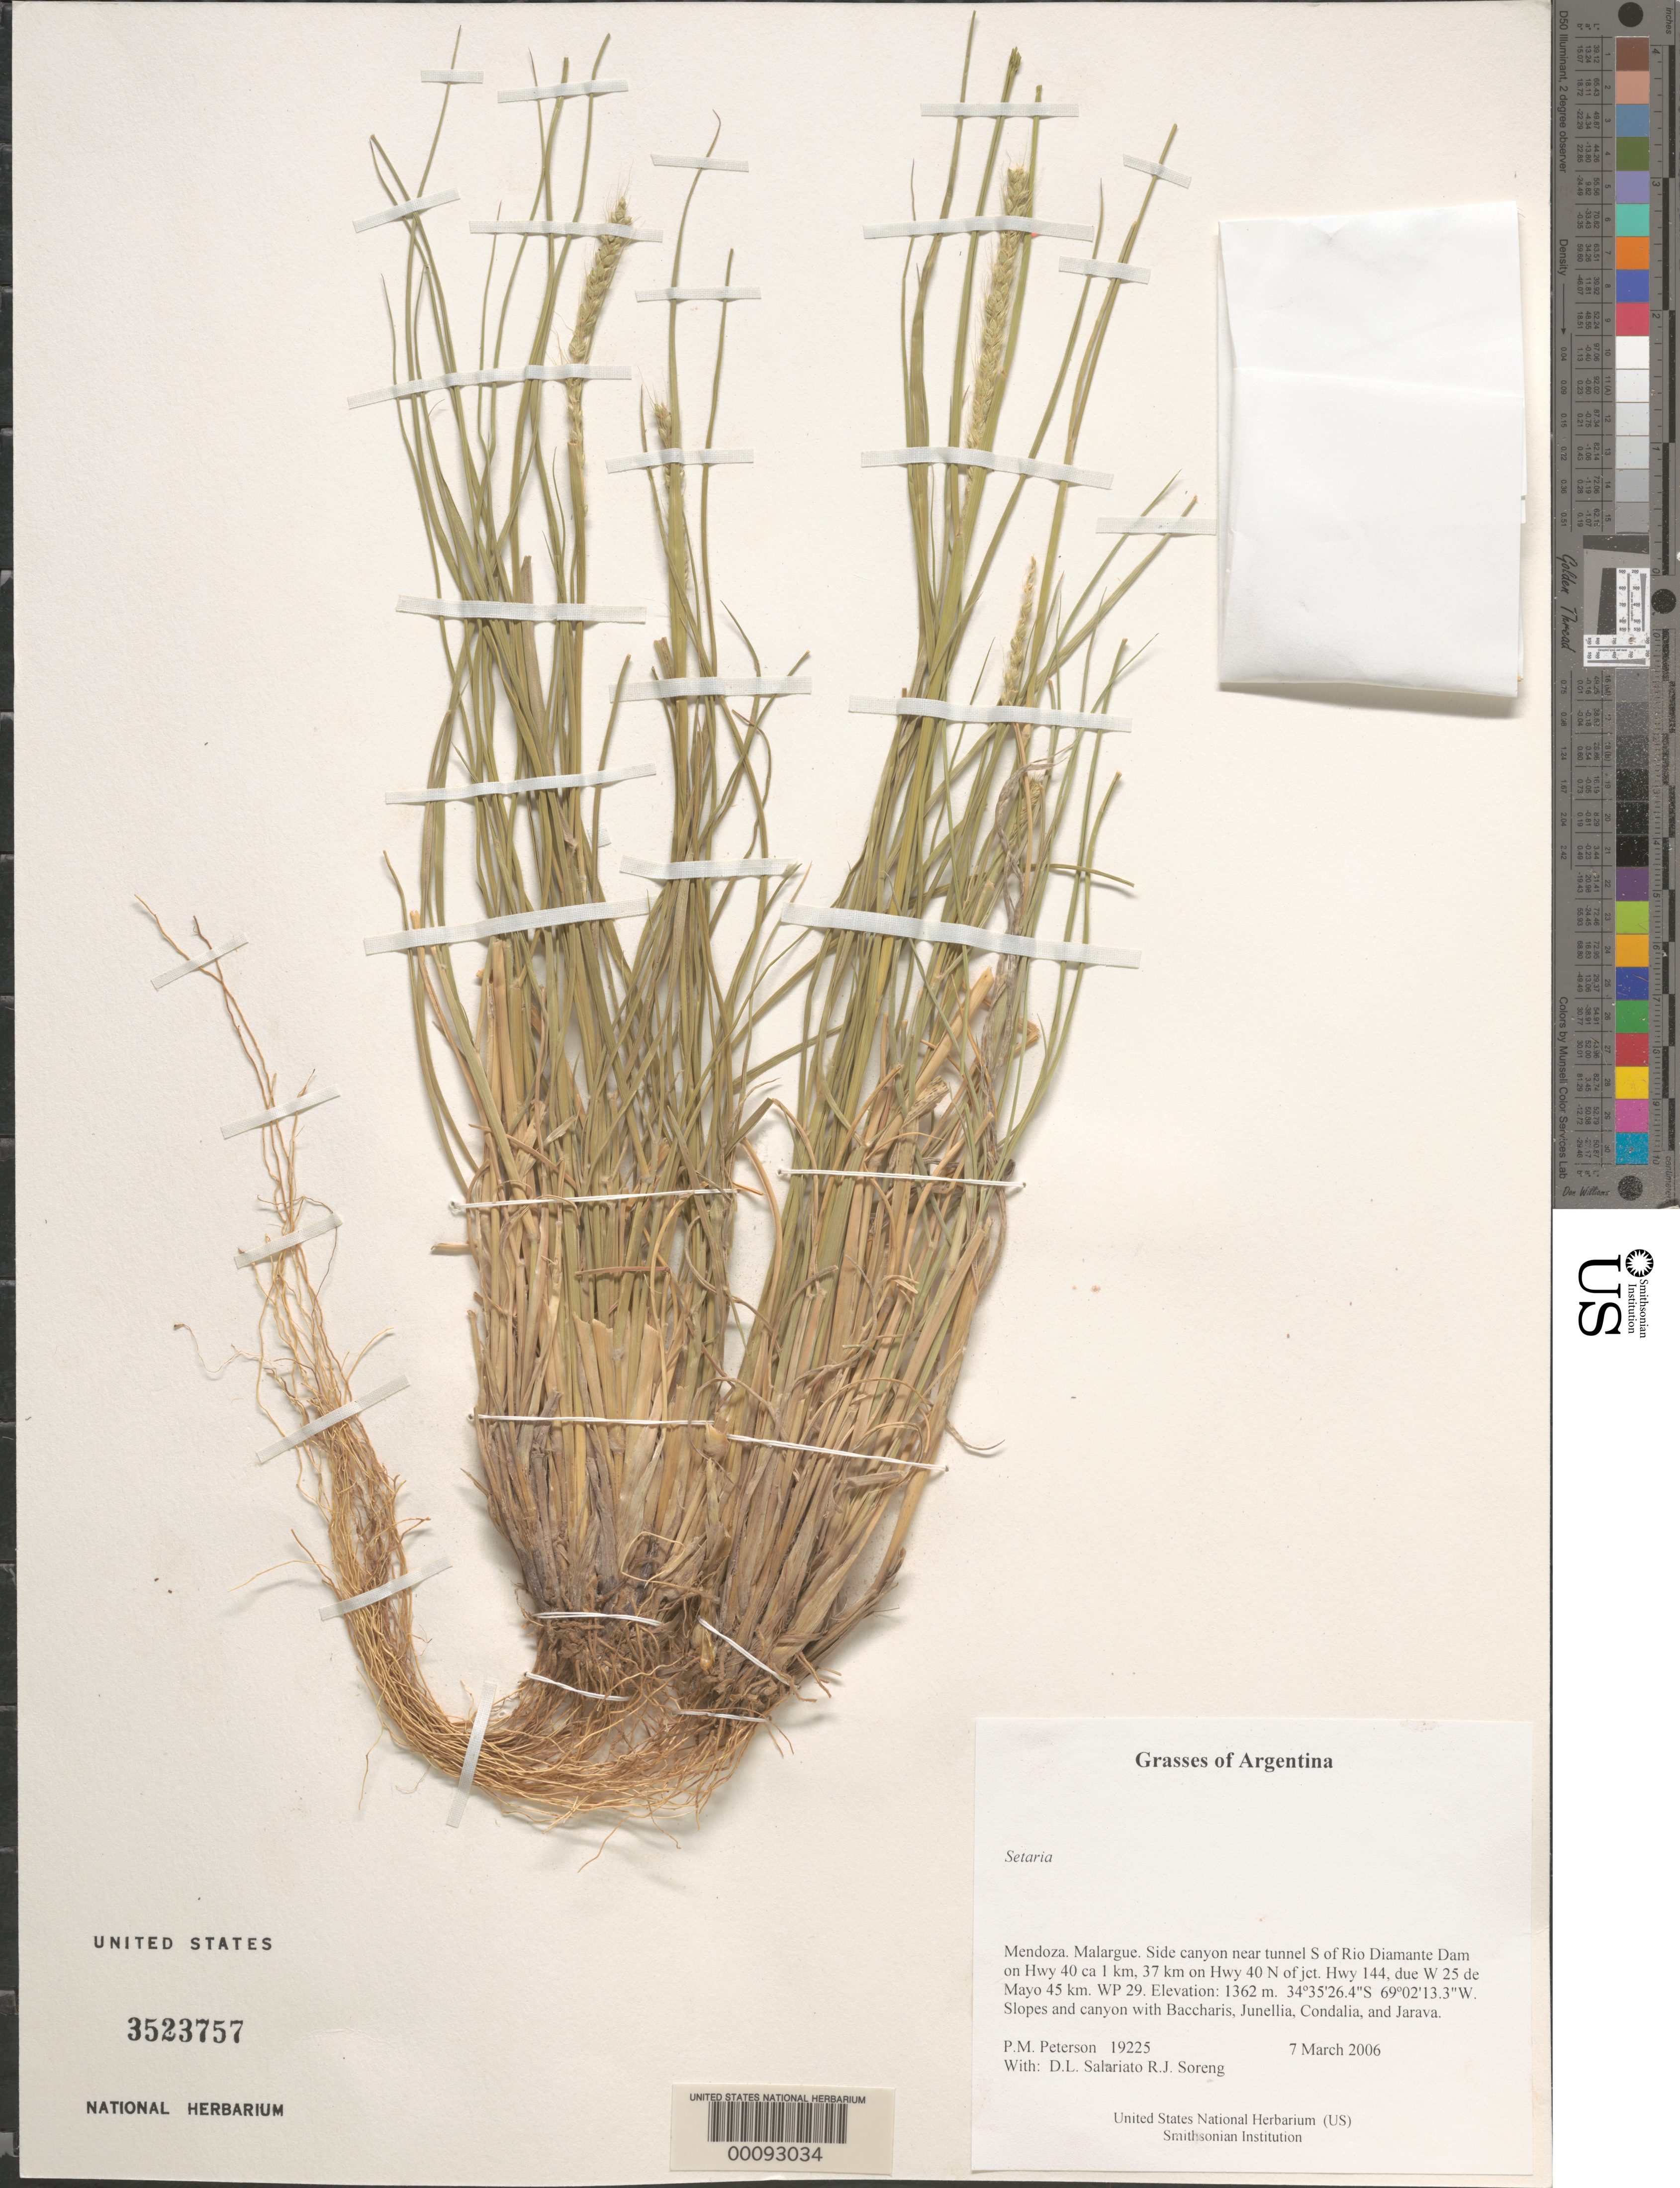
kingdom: Plantae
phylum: Tracheophyta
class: Liliopsida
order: Poales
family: Poaceae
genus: Setaria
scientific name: Setaria sp.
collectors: P. M. Peterson, R. J. Soreng, D. Salariato & A. Panizza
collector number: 19225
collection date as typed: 07 Mar 2006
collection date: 2006-03-07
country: Argentina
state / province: Mendoza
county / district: Malargue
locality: Side canyon near tunnel S of Rio Diamante Dam on Hwy 40 ca 1 km, 37 km on Hwy 40 N of jct. Hwy 144, due W 25 de Mayo 45 km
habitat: Slopes and canyon with Baccharis, Junellia, Condalia, and Jarava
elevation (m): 1362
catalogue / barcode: US 3523757